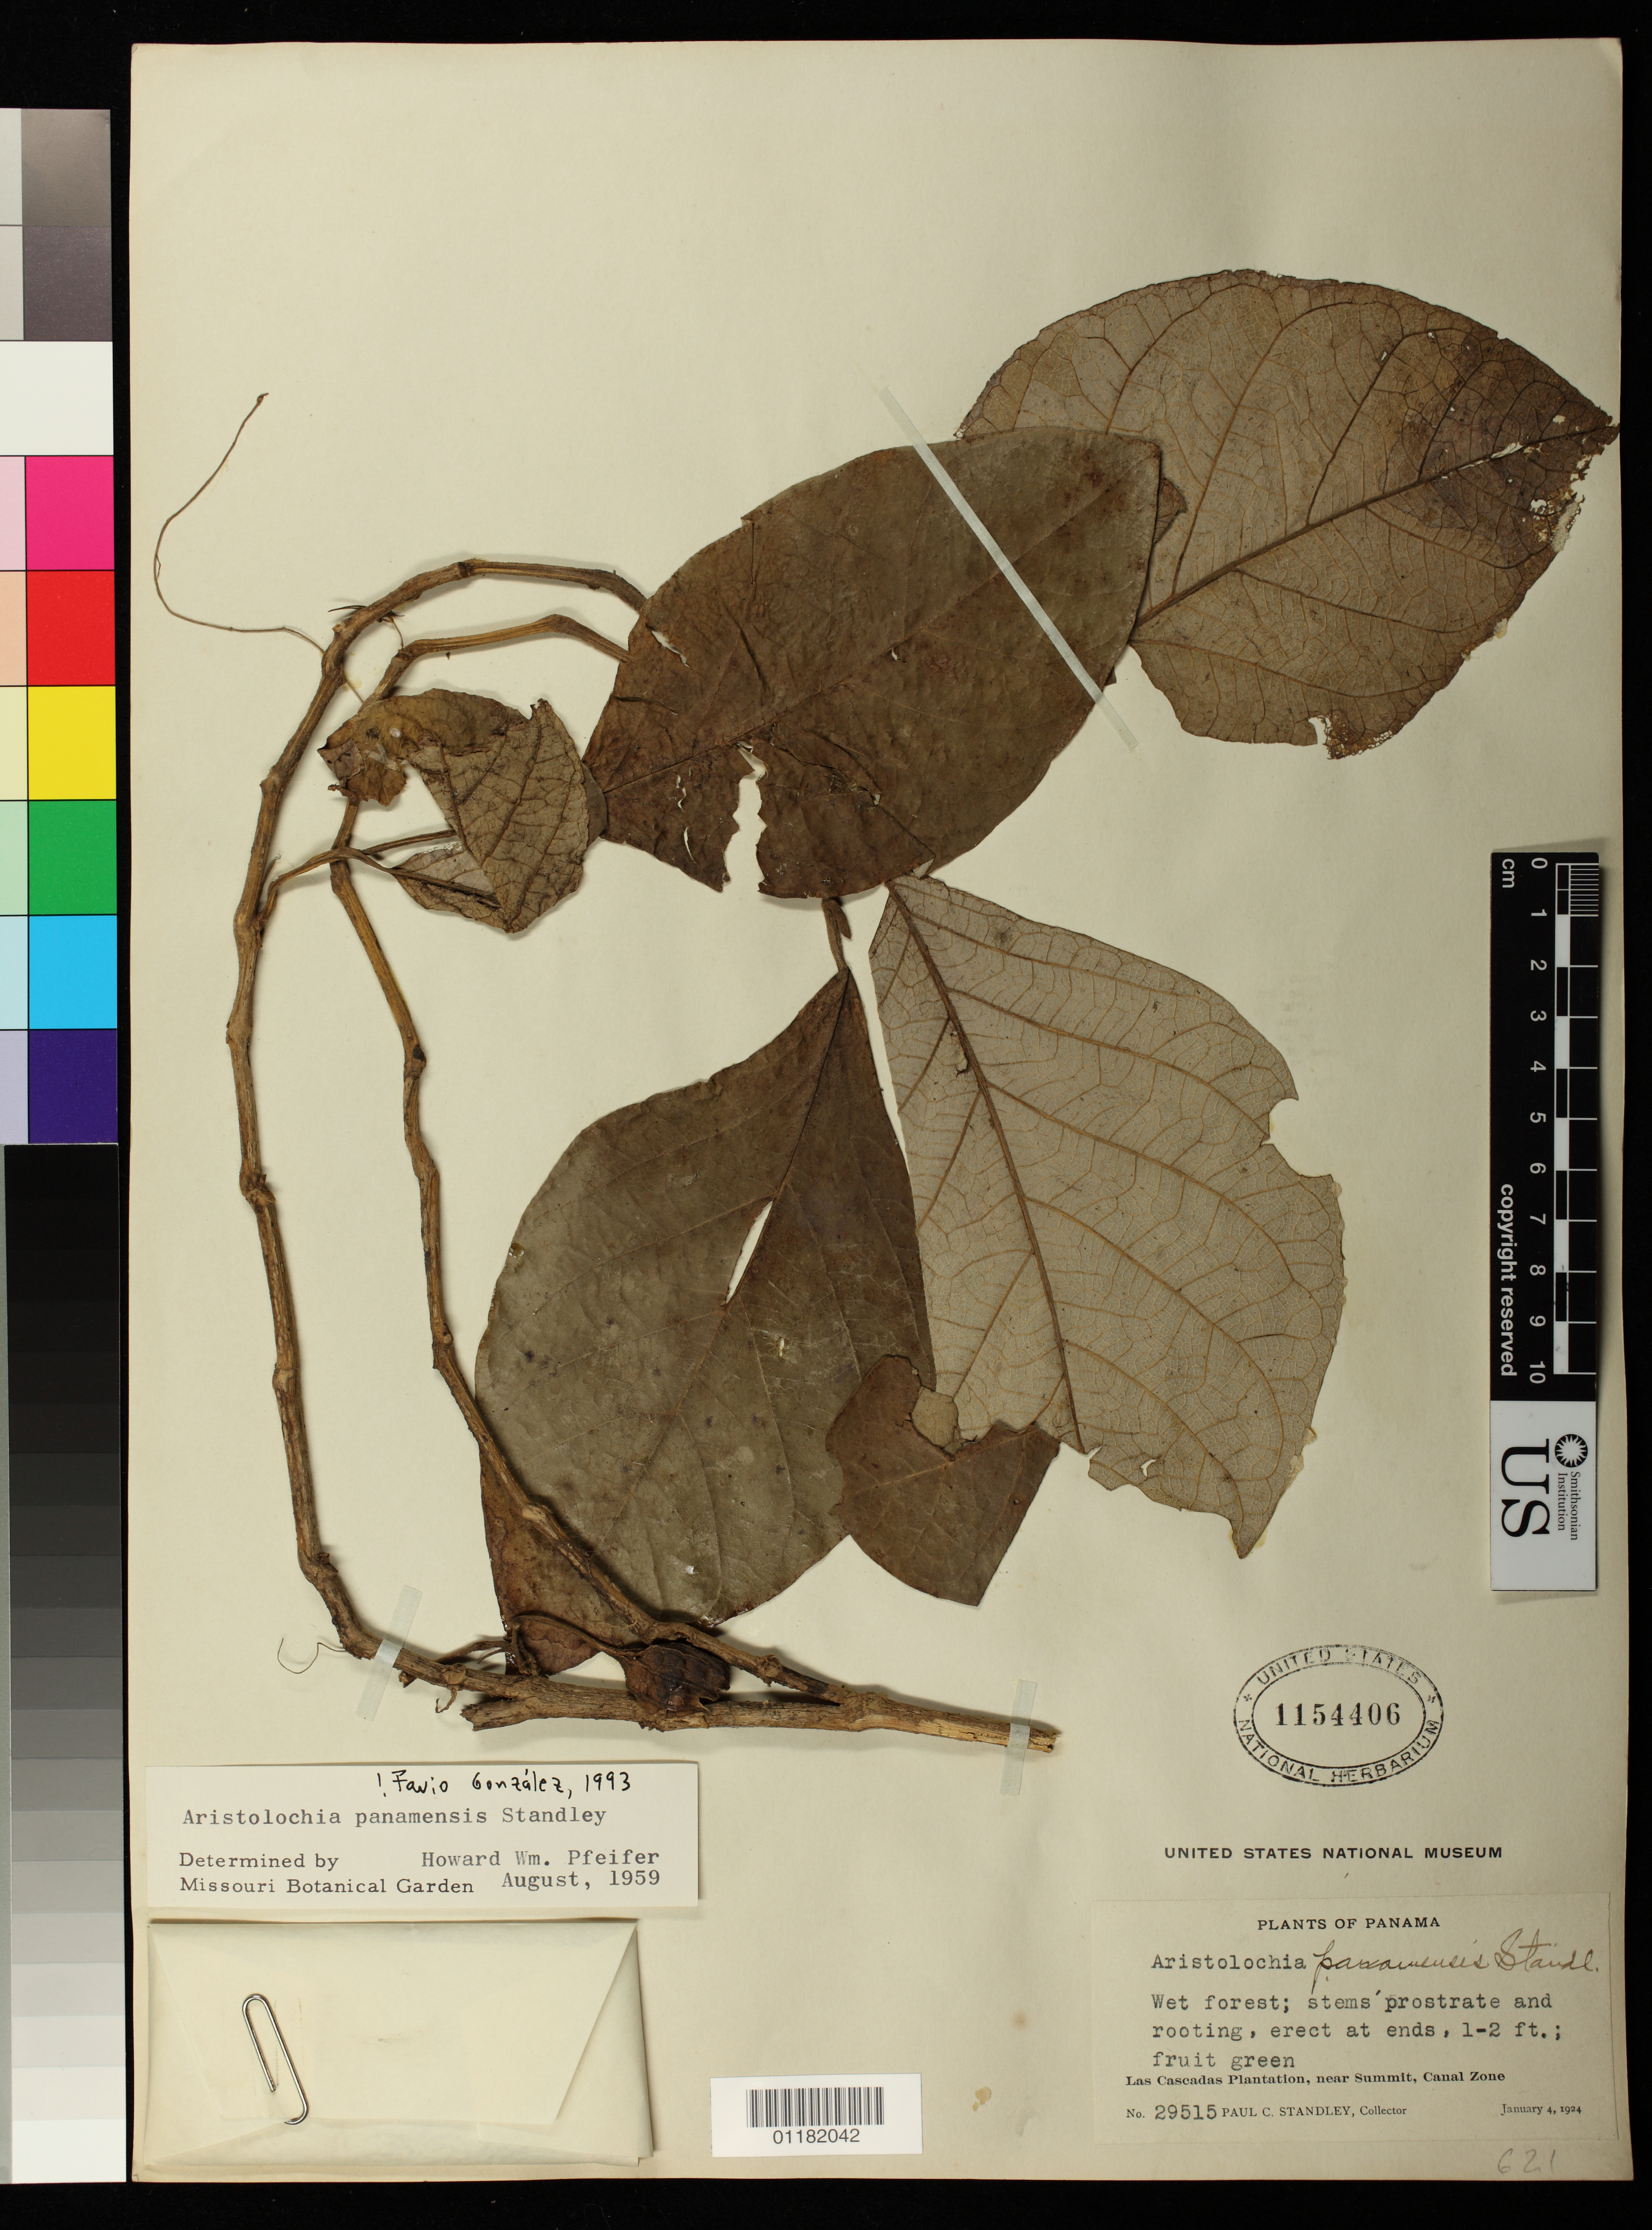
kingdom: Plantae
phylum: Tracheophyta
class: Magnoliopsida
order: Piperales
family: Aristolochiaceae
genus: Aristolochia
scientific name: Aristolochia panamensis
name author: Standl.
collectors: P. C. Standley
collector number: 29515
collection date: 1924-01-04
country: Panama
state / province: Panamá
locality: Las Cascadas Plantation, near Summit, Canal Zone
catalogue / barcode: US 1154406